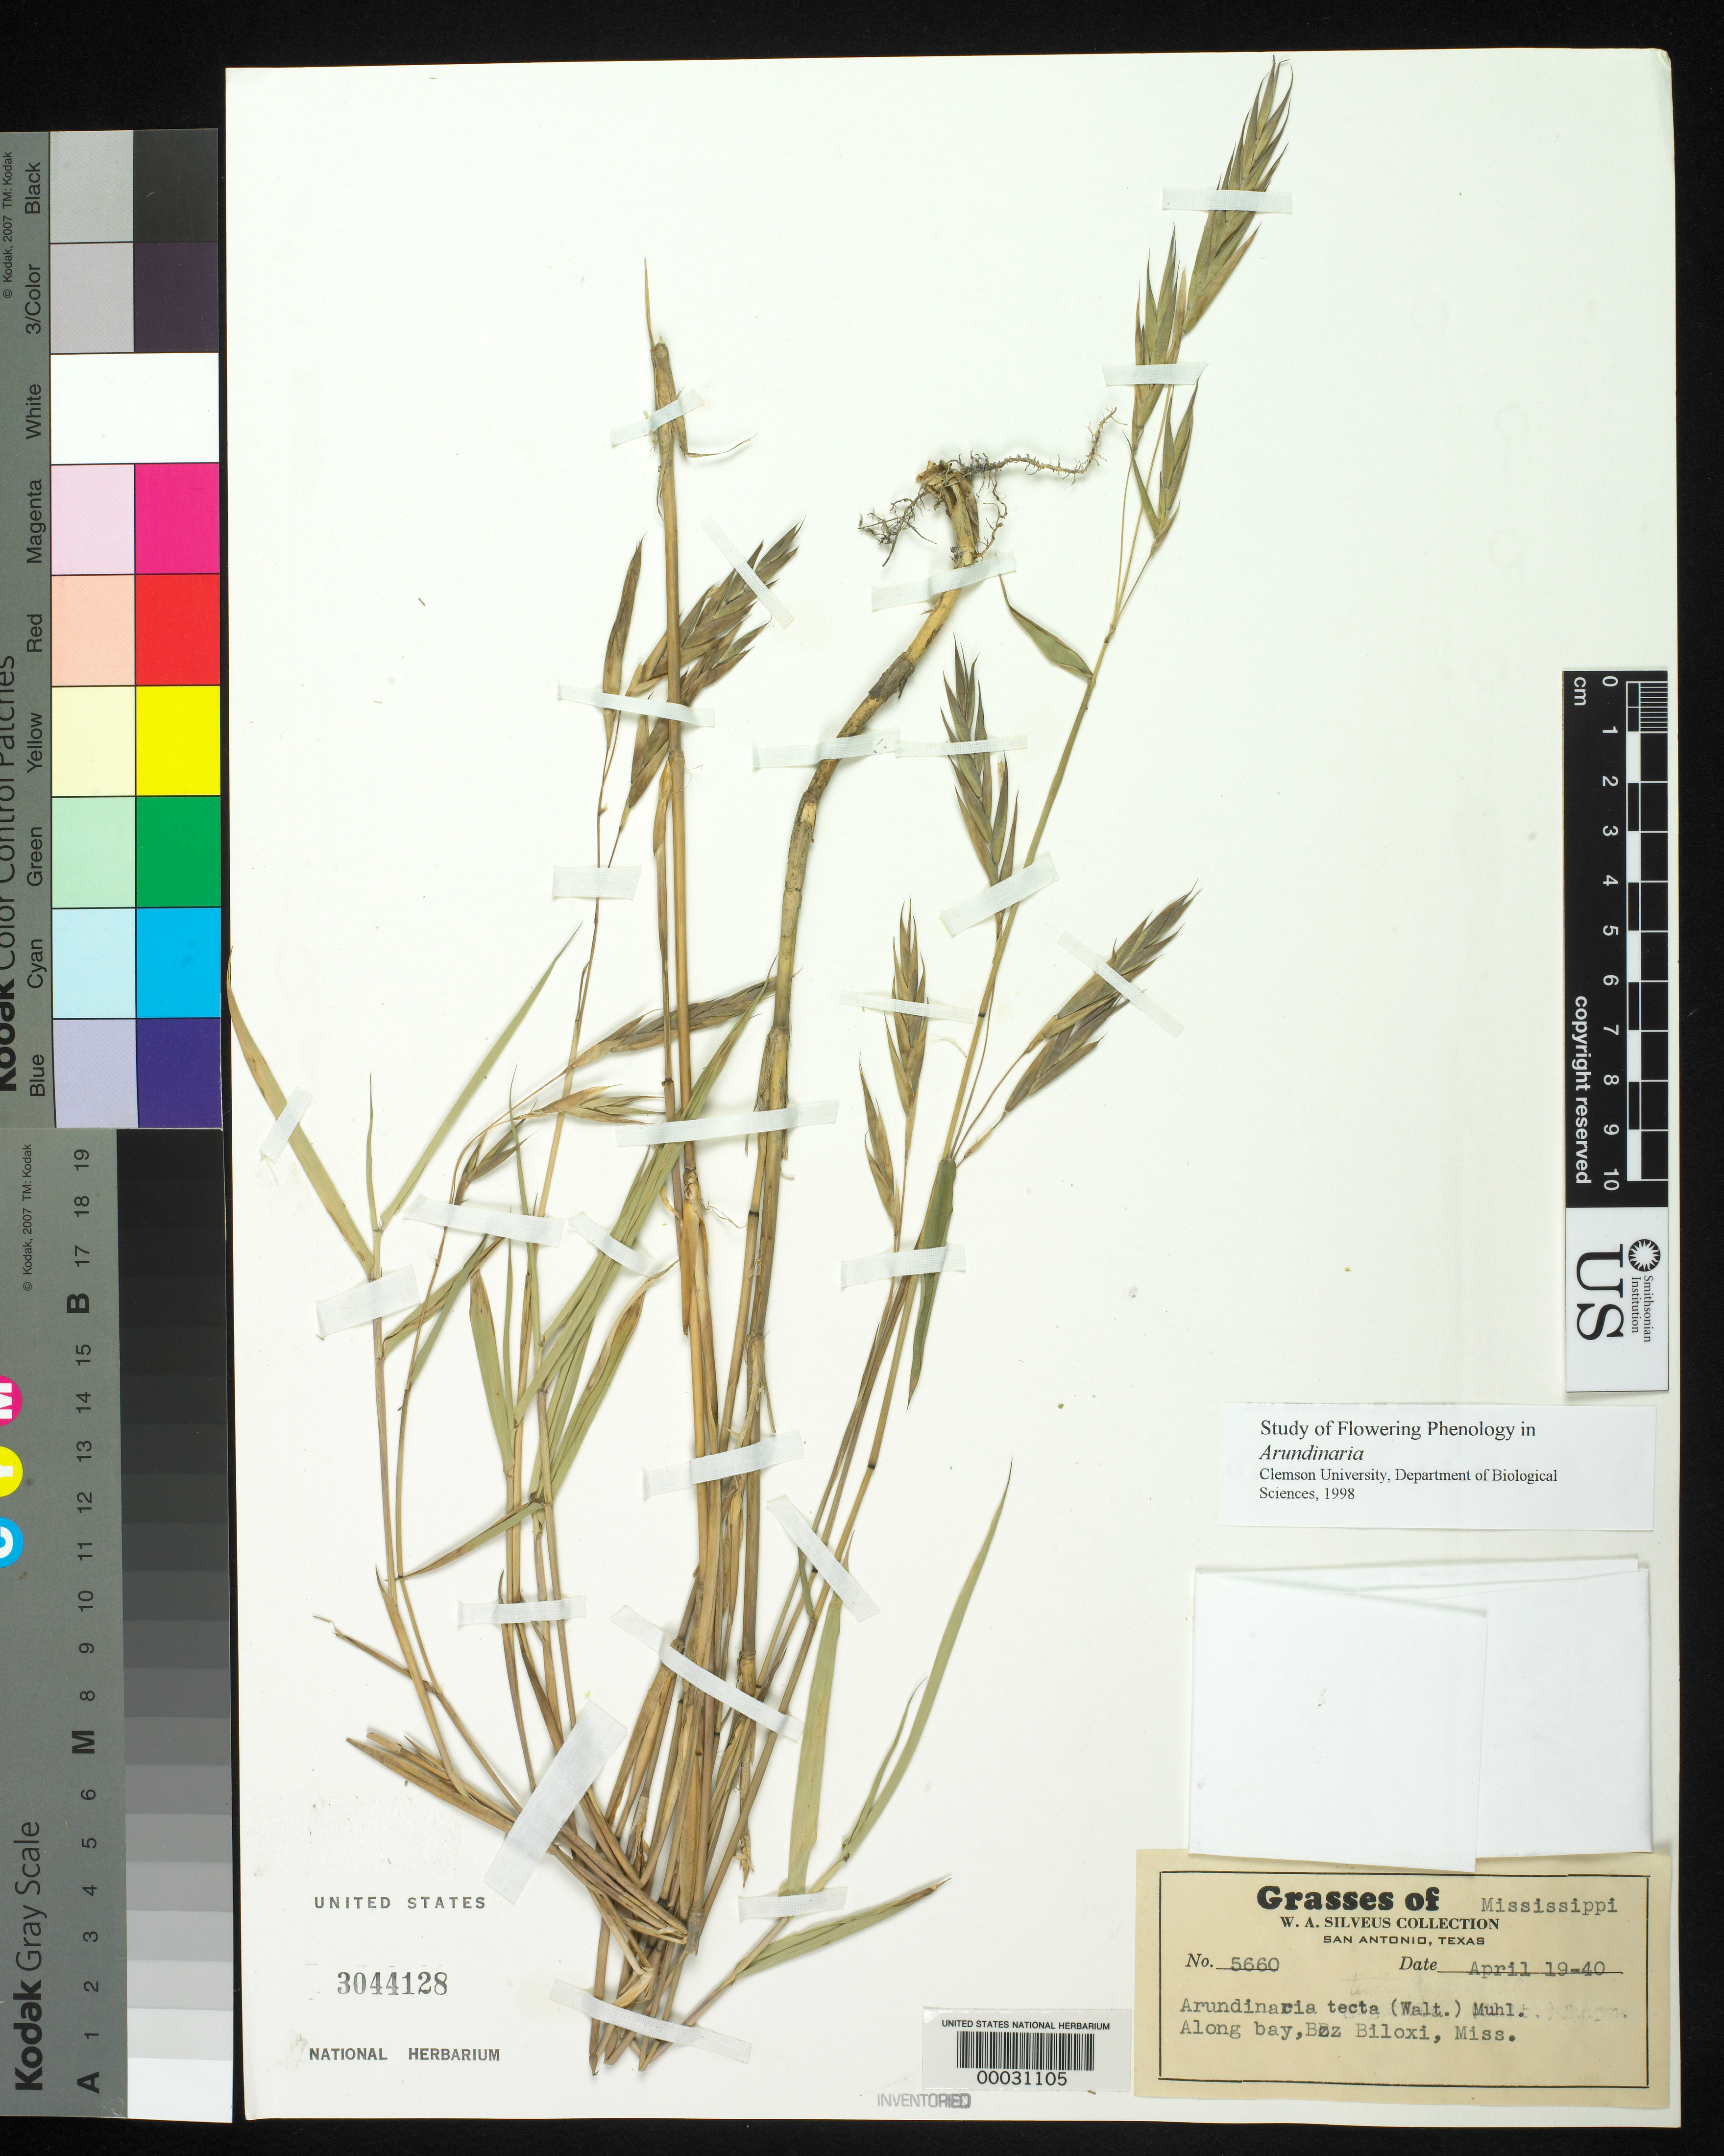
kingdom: Plantae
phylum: Tracheophyta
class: Liliopsida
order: Poales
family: Poaceae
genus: Arundinaria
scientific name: Arundinaria tecta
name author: (Walter) Muhl.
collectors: W. Silveus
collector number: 5660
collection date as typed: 19 Apr 1940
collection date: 1940-04-19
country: United States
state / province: Mississippi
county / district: Harrison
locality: Boz (?), biloxi bay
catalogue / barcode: US 3044128